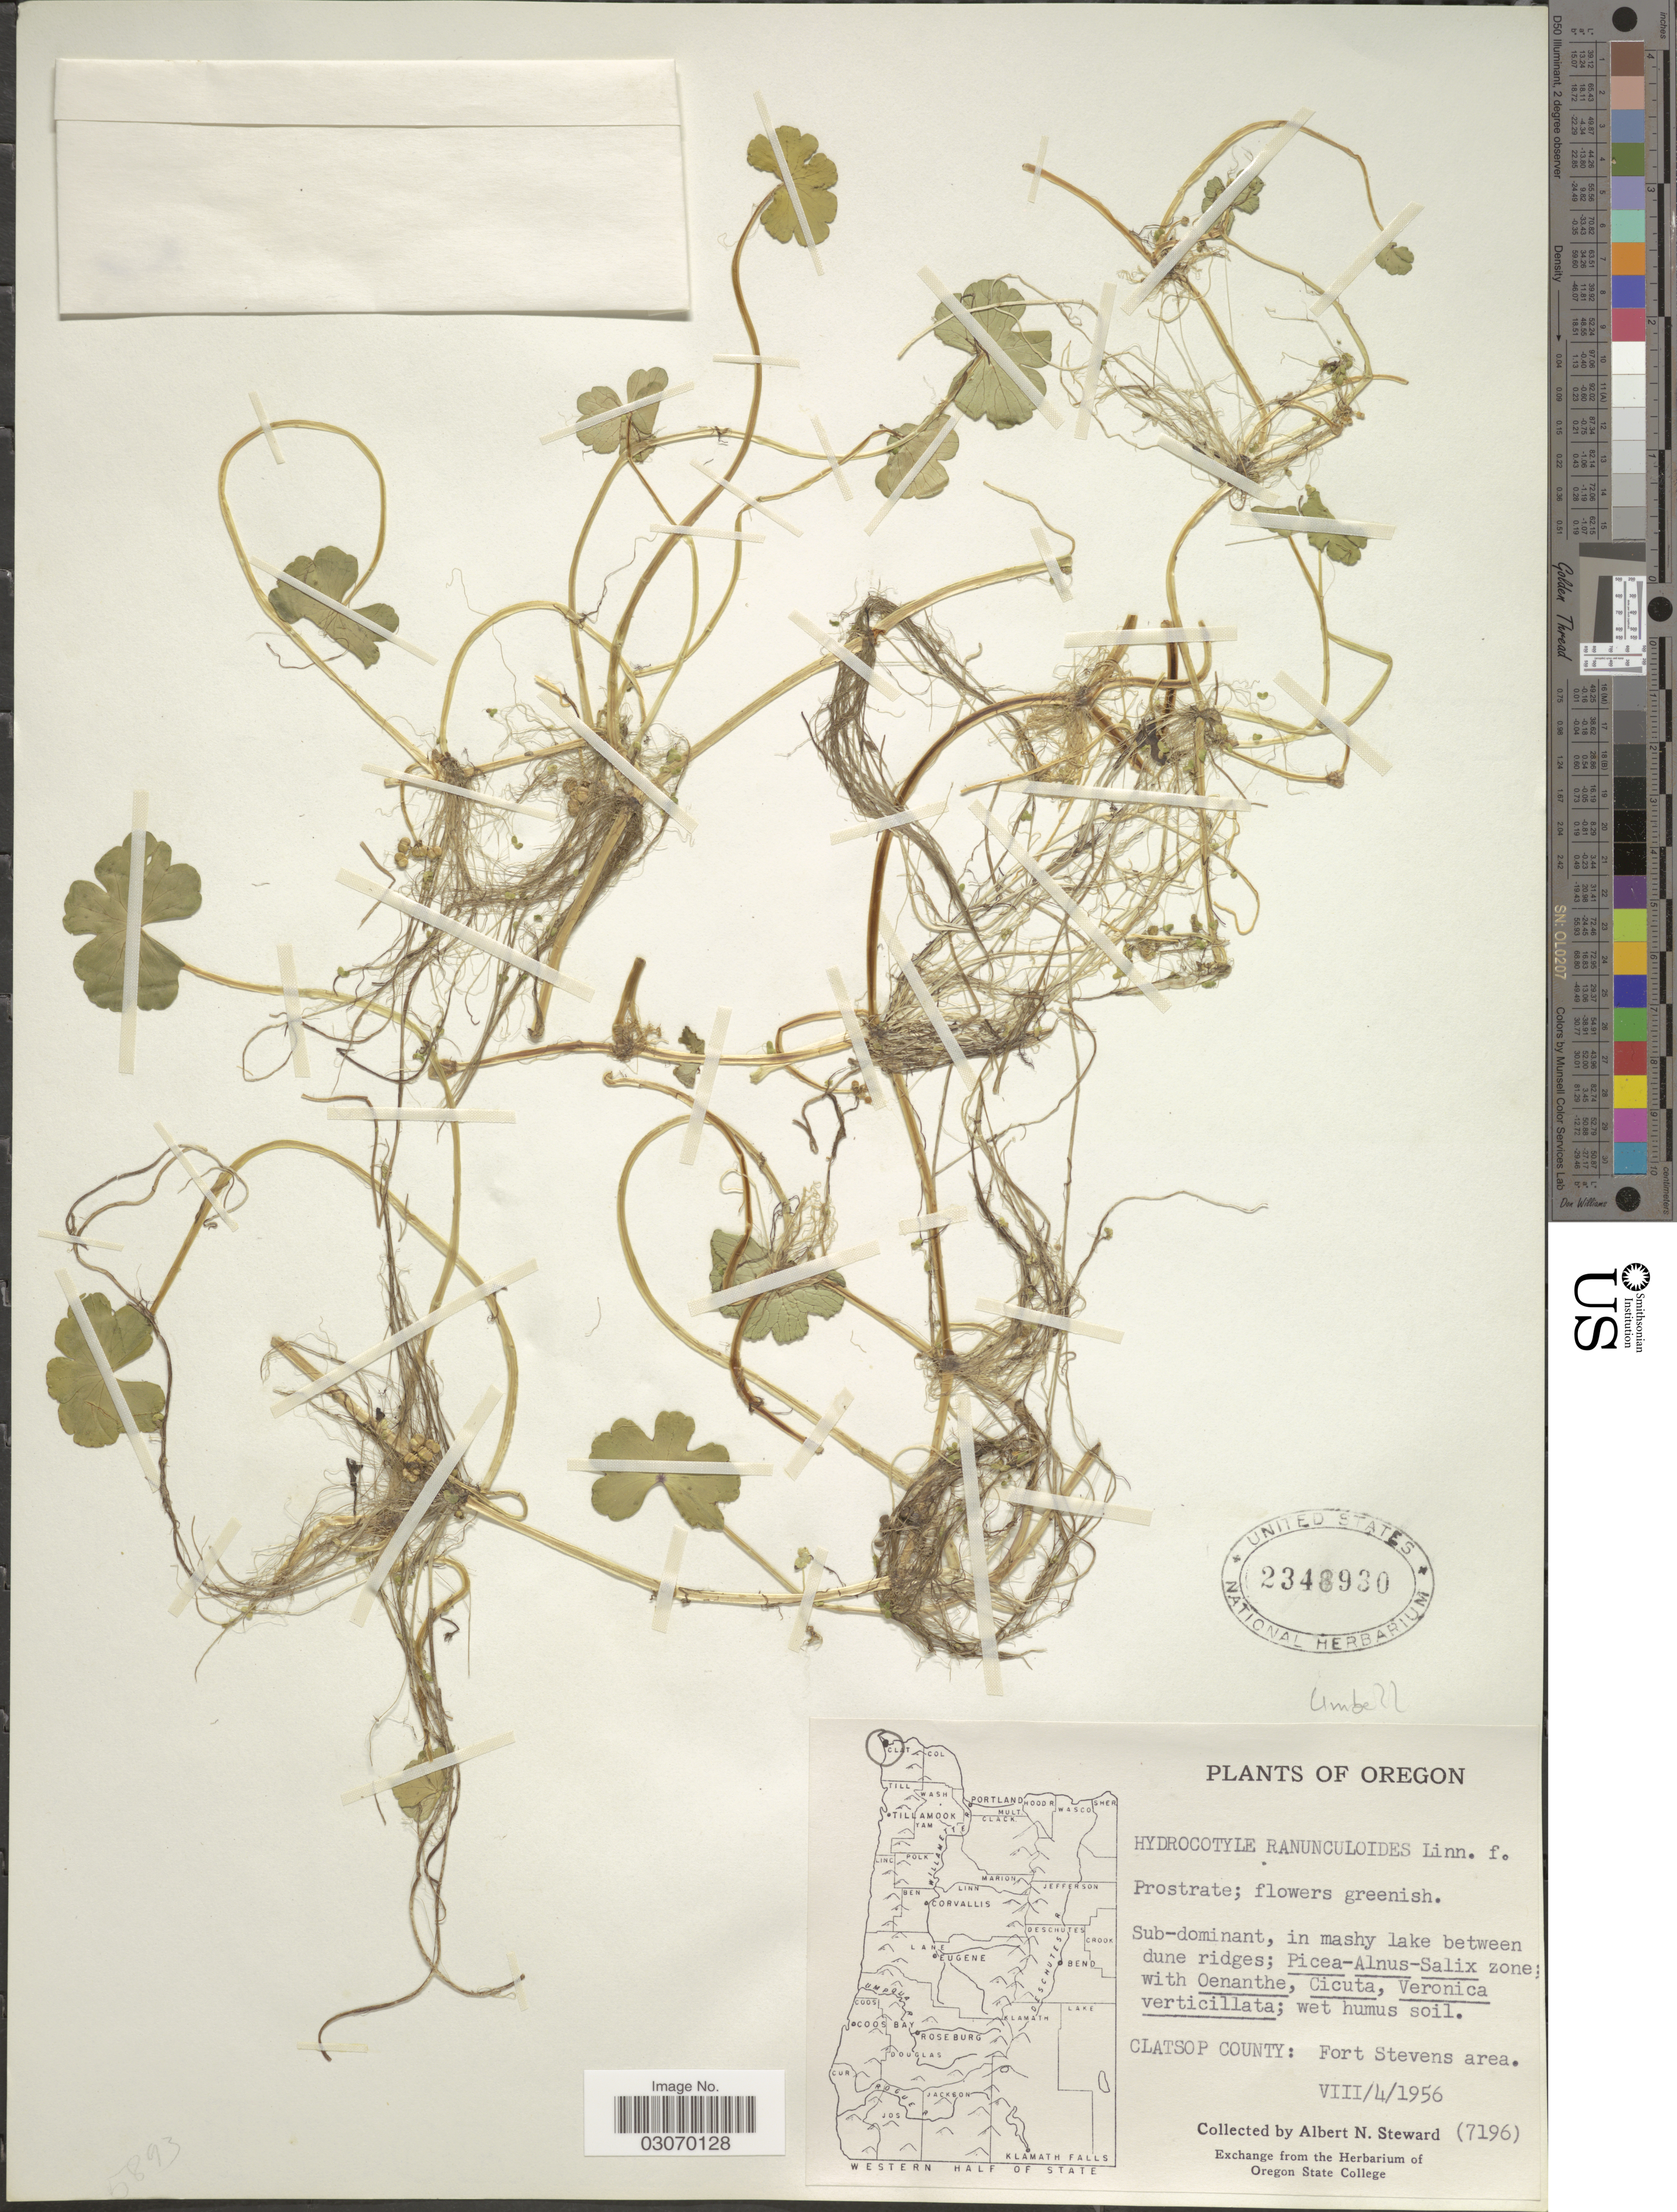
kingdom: Plantae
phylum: Tracheophyta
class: Magnoliopsida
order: Apiales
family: Araliaceae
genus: Hydrocotyle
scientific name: Hydrocotyle ranunculoides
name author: L. f.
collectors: A. N. Steward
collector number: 7196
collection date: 1956-08-04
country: United States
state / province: Oregon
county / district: Clatsop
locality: Clatsop County: Fort Stevens area.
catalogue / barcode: US 2348930